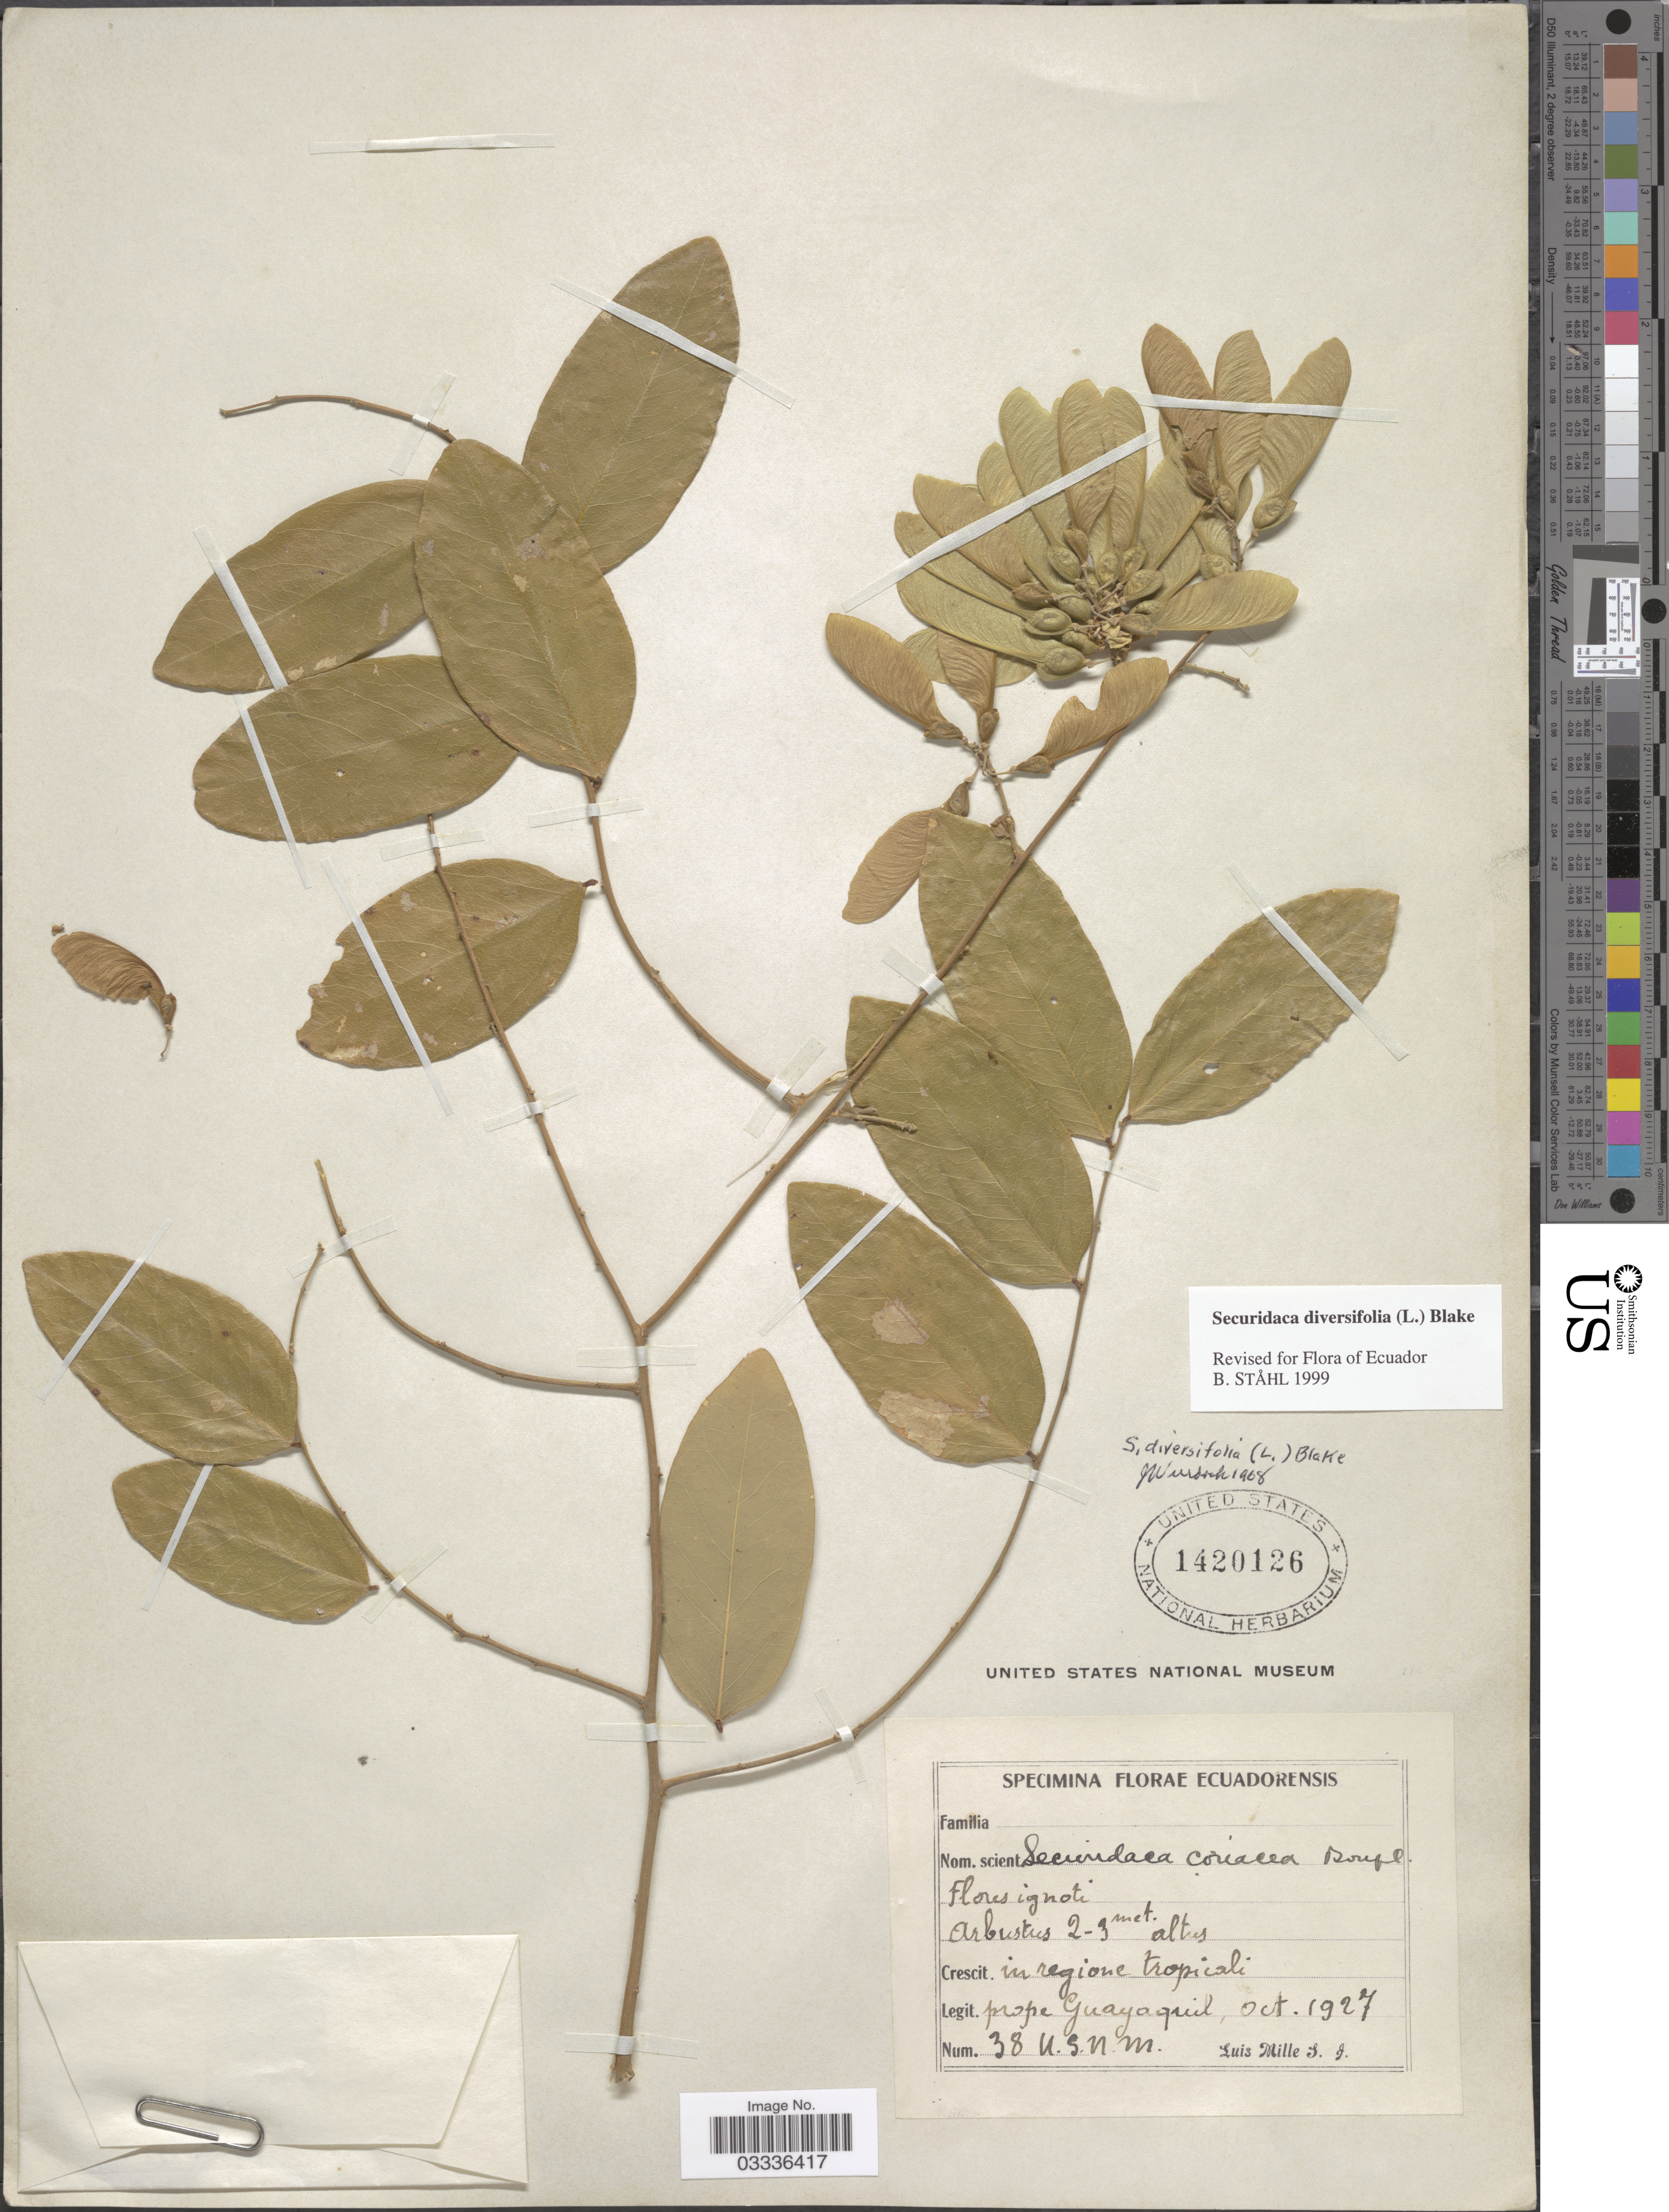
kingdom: Plantae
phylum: Tracheophyta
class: Magnoliopsida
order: Fabales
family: Polygalaceae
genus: Securidaca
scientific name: Securidaca diversifolia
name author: (L.) S.F. Blake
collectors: L. Mille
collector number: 38 USNM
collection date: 1927-10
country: Ecuador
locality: In regione tropicali prope Guayaquil.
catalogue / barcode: US 1420126